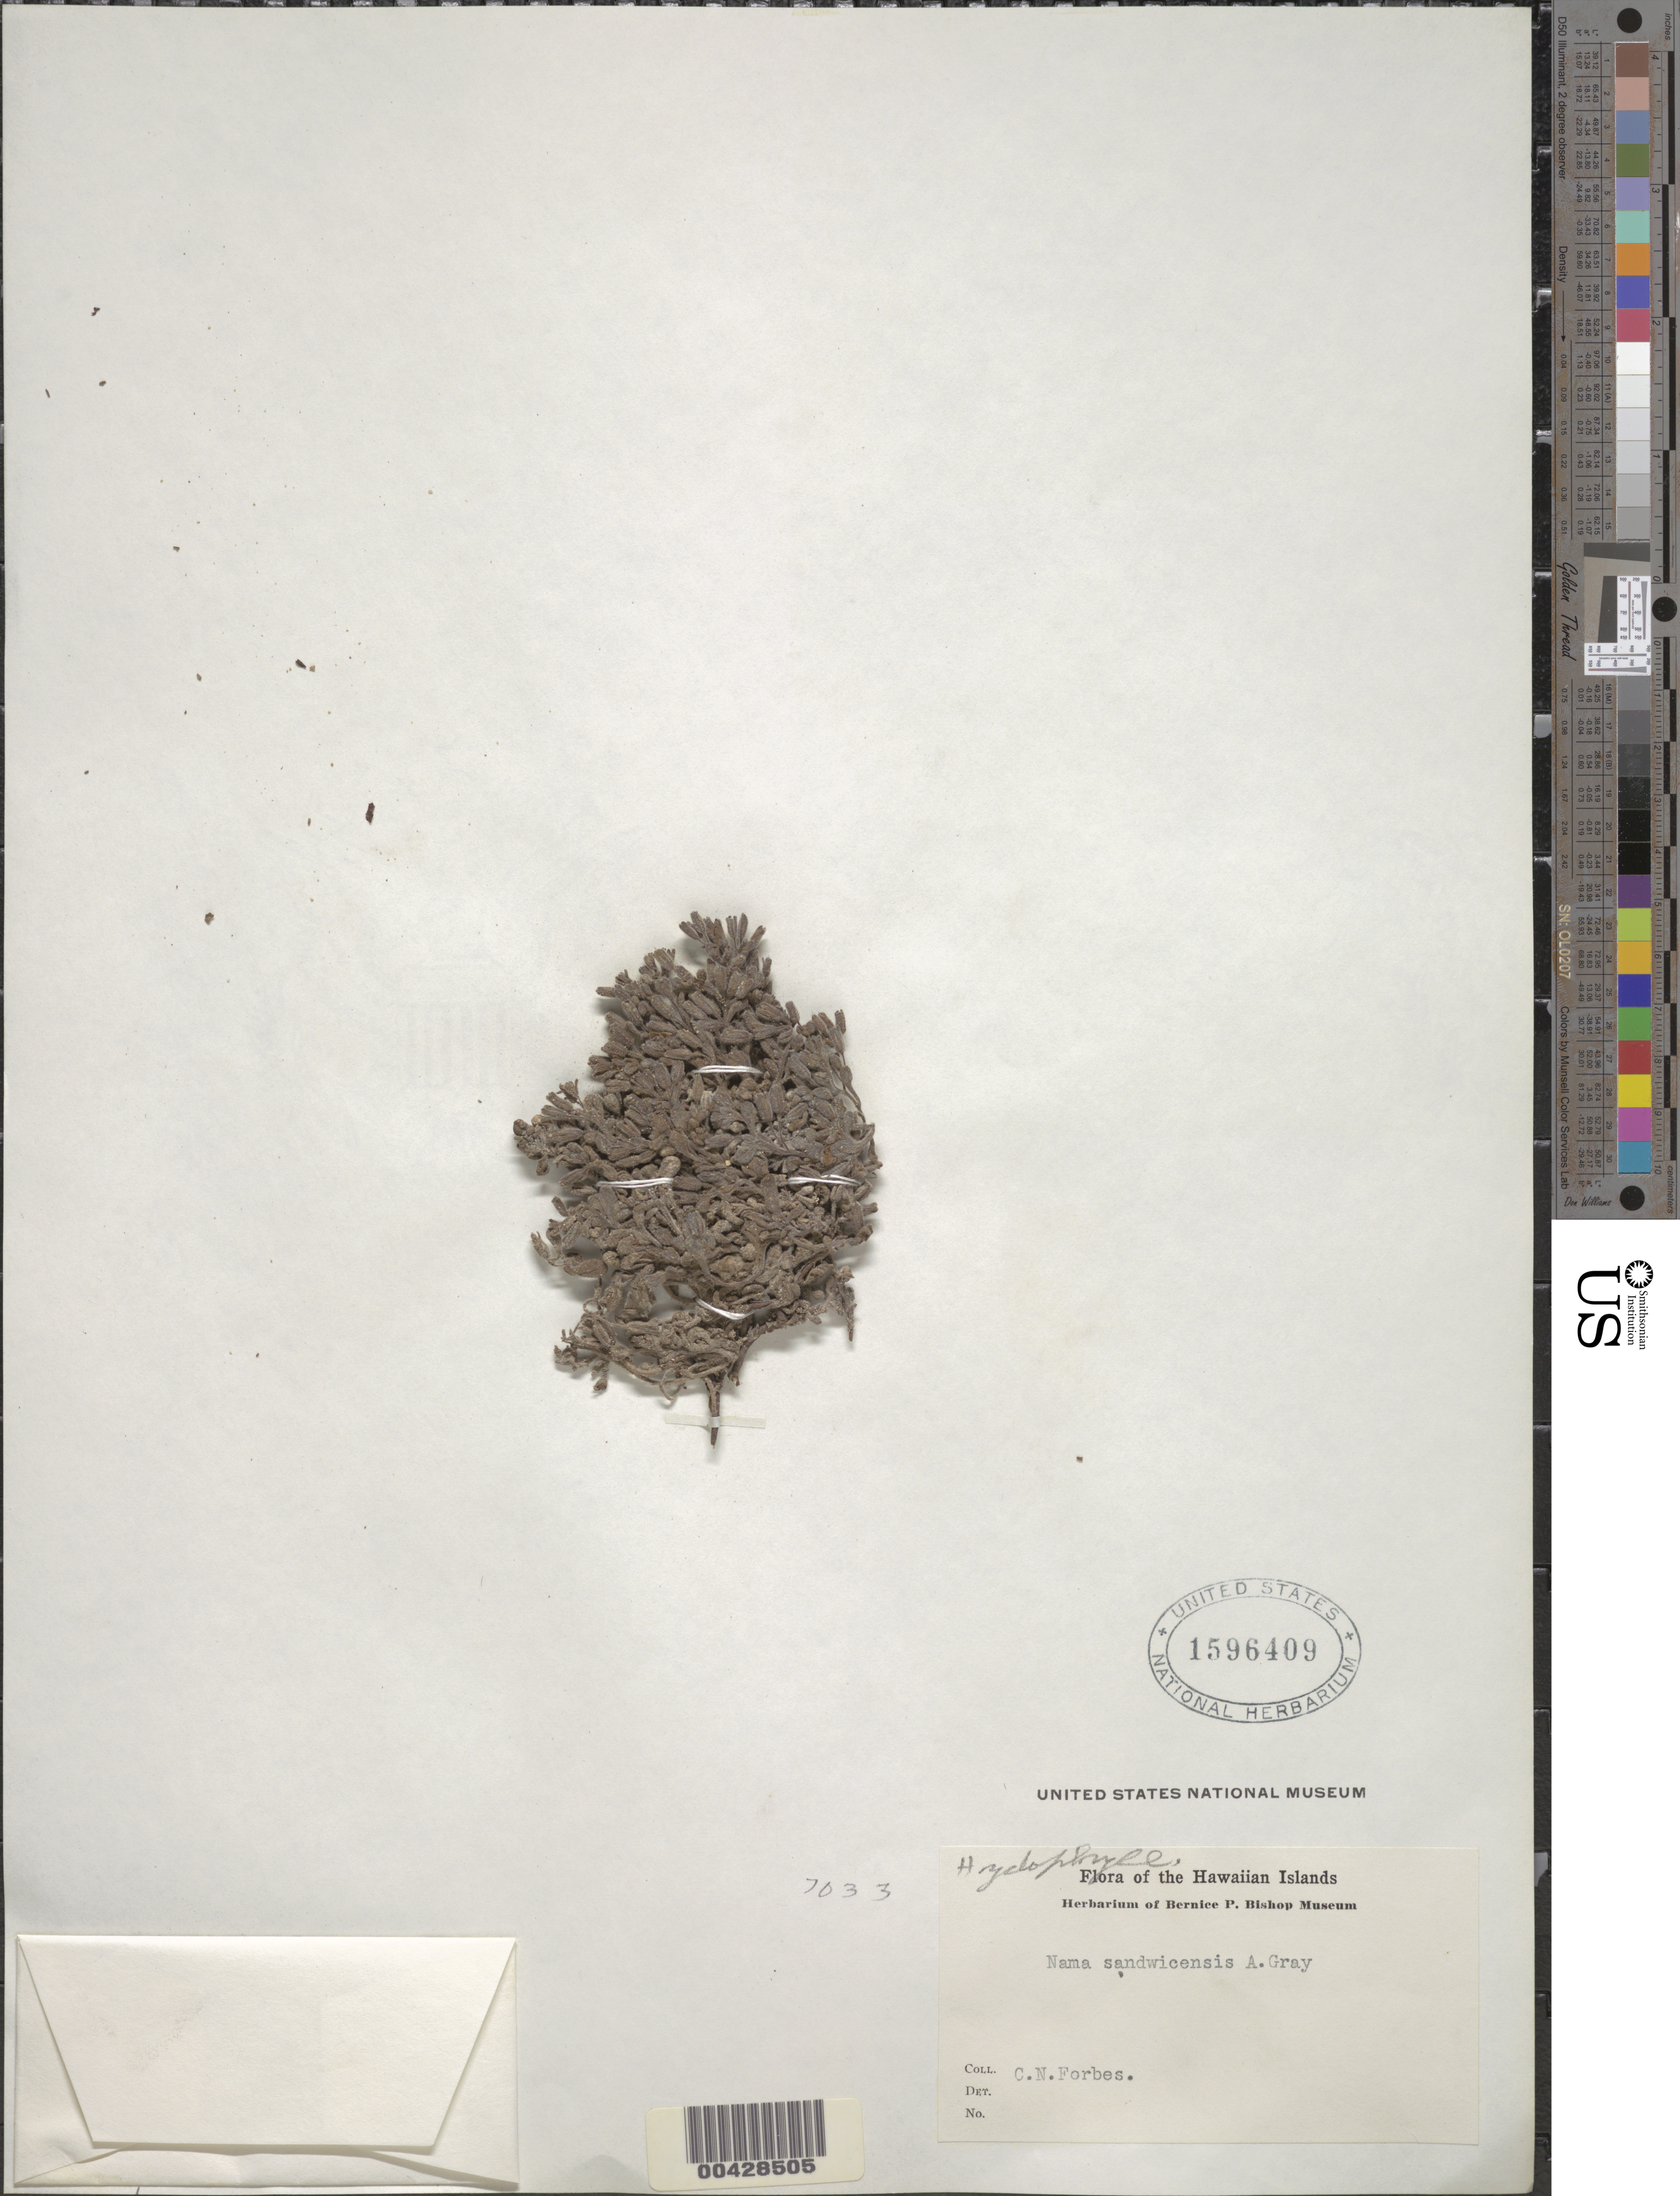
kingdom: Plantae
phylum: Tracheophyta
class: Magnoliopsida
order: Boraginales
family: Namaceae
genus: Nama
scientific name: Nama sandwicensis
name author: A. Gray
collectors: C. N. Forbes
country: United States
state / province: Hawaii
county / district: Hawaii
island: Hawaii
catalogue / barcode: US 1596409